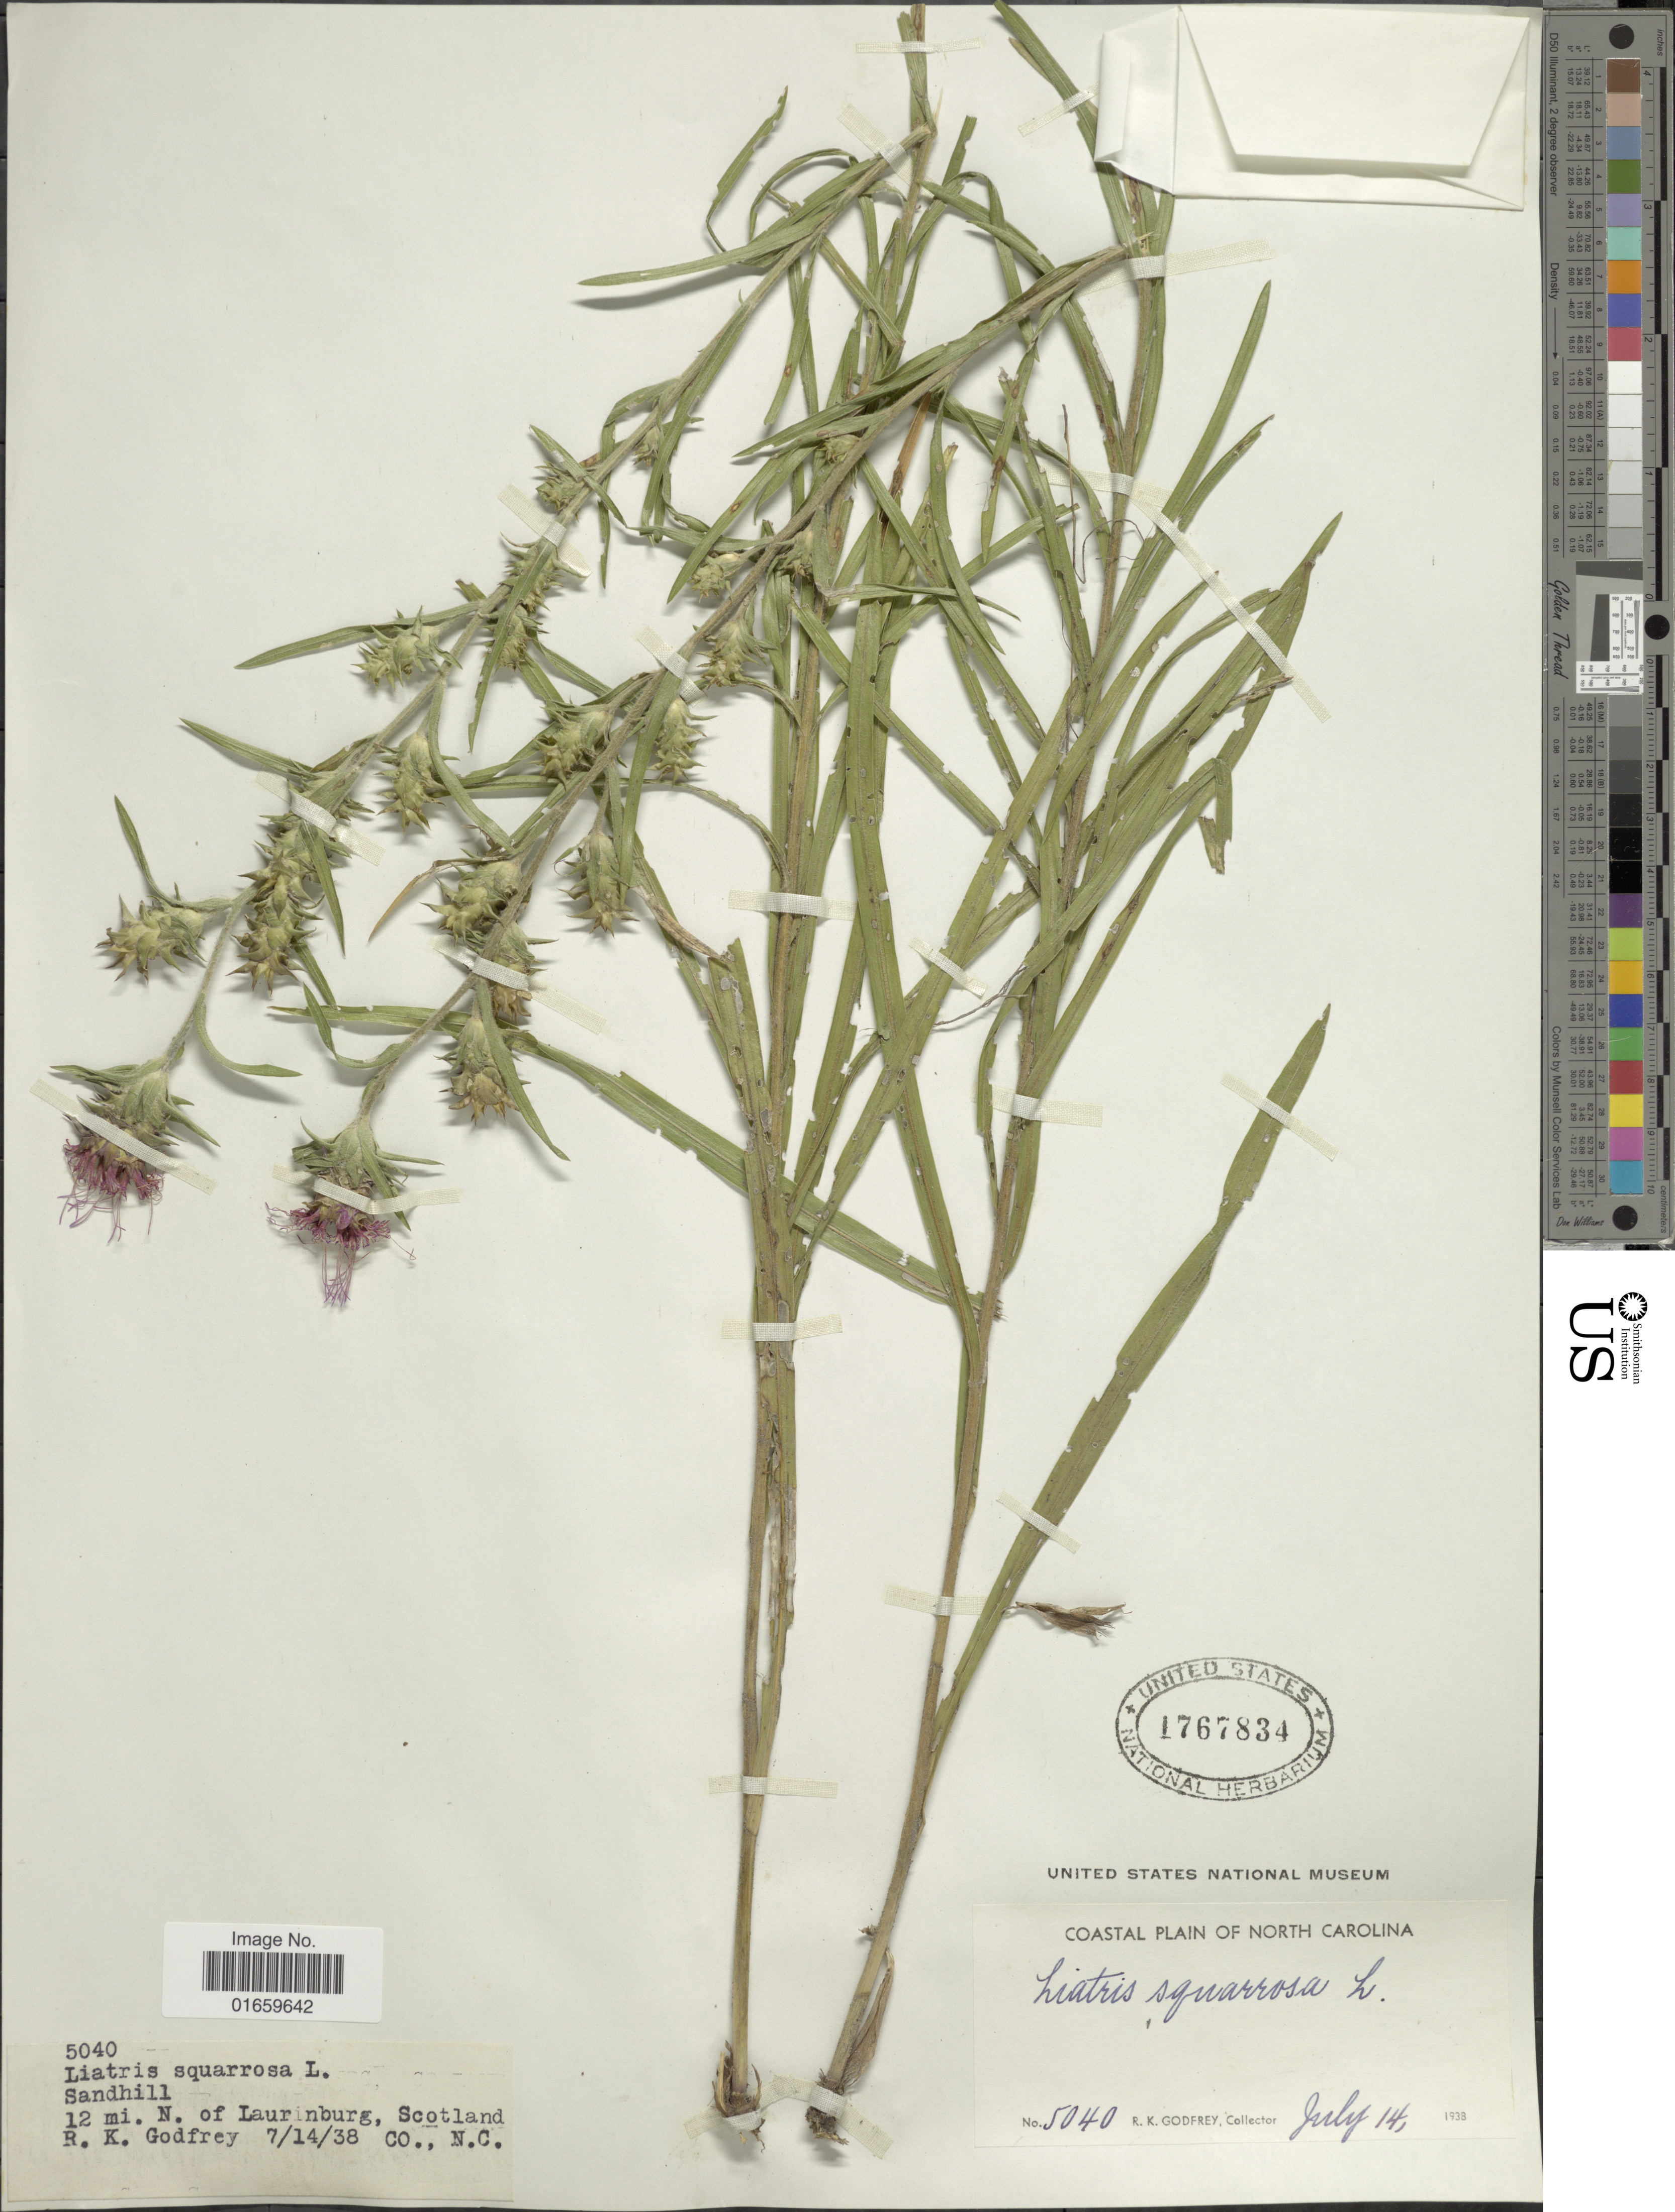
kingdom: Plantae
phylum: Tracheophyta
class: Magnoliopsida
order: Asterales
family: Asteraceae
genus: Liatris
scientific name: Liatris squarrosa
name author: (L.) Michx.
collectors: R. K. Godfrey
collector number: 5040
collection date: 1938-07-14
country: United States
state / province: North Carolina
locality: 12 mi. N. of Laurinburg, Scotland Co., N. C.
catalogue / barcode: US 1767834